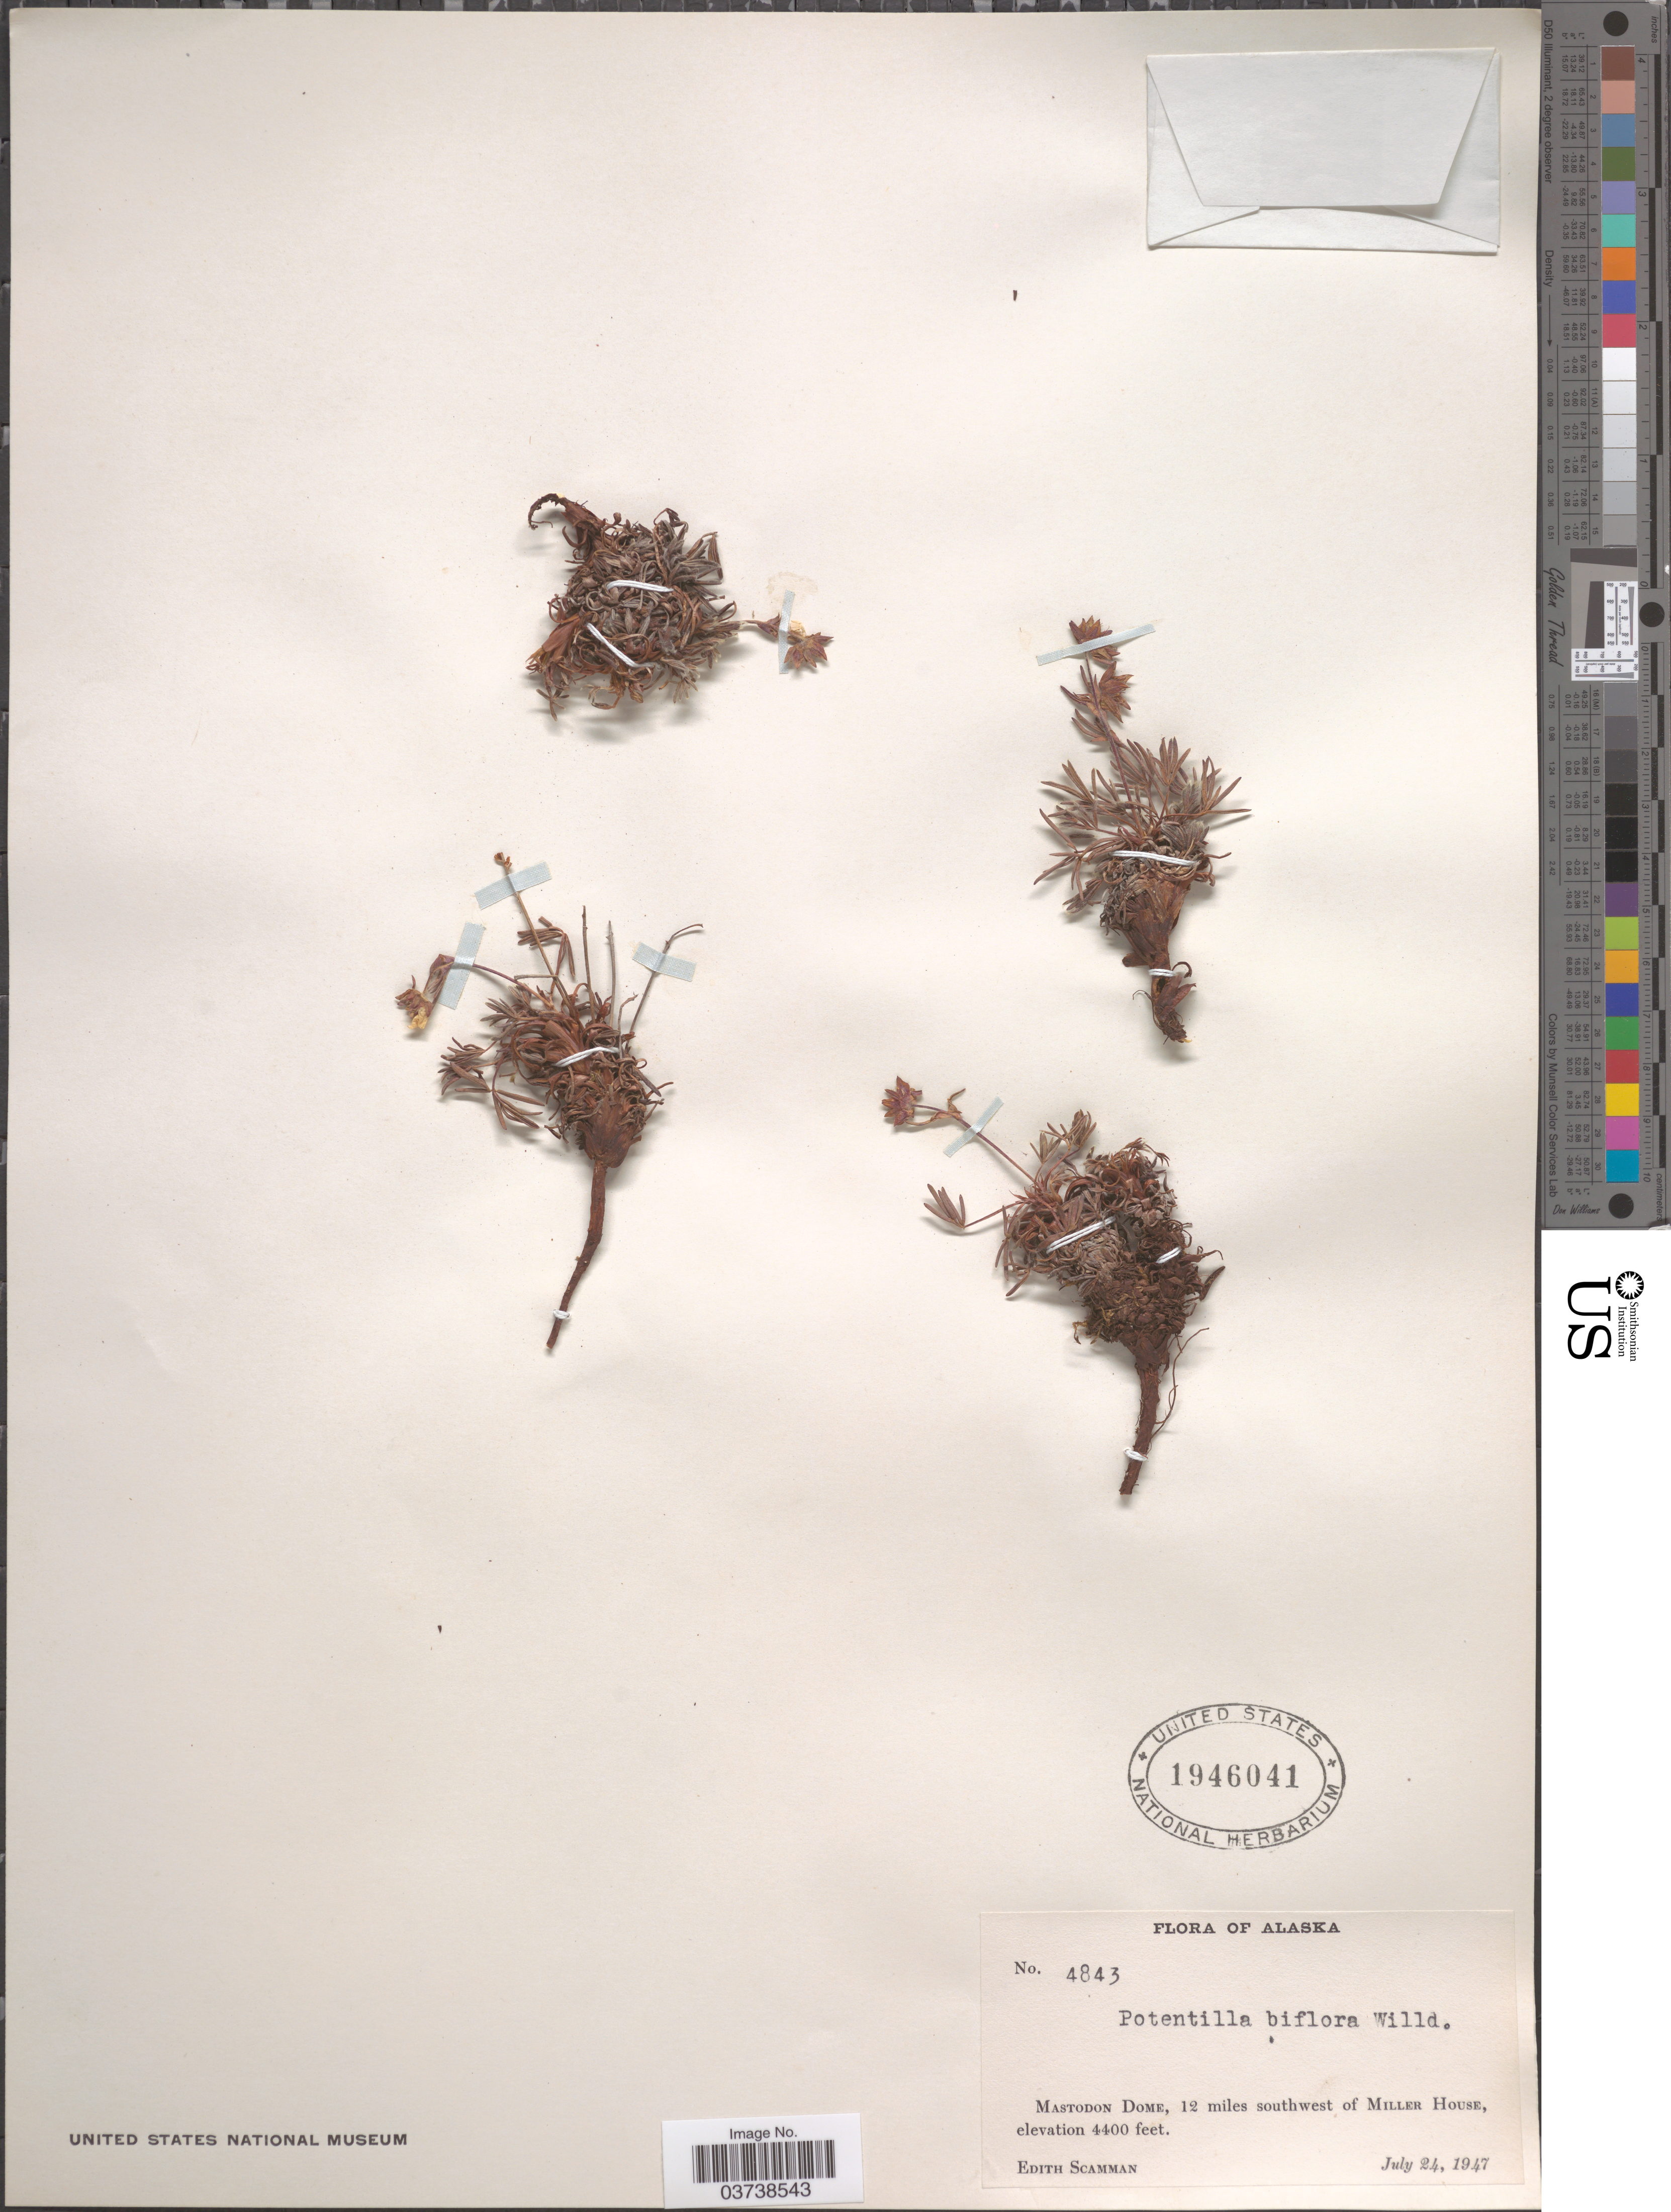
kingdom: Plantae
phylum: Tracheophyta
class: Magnoliopsida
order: Rosales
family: Rosaceae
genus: Potentilla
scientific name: Potentilla biflora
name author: Willd. ex Schltdl.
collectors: E. Scamman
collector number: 4843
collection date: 1947-07-24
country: United States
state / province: Alaska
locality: Mastodon Dome, 12 miles southwest of Miller House.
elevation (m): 1341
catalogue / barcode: US 1946041